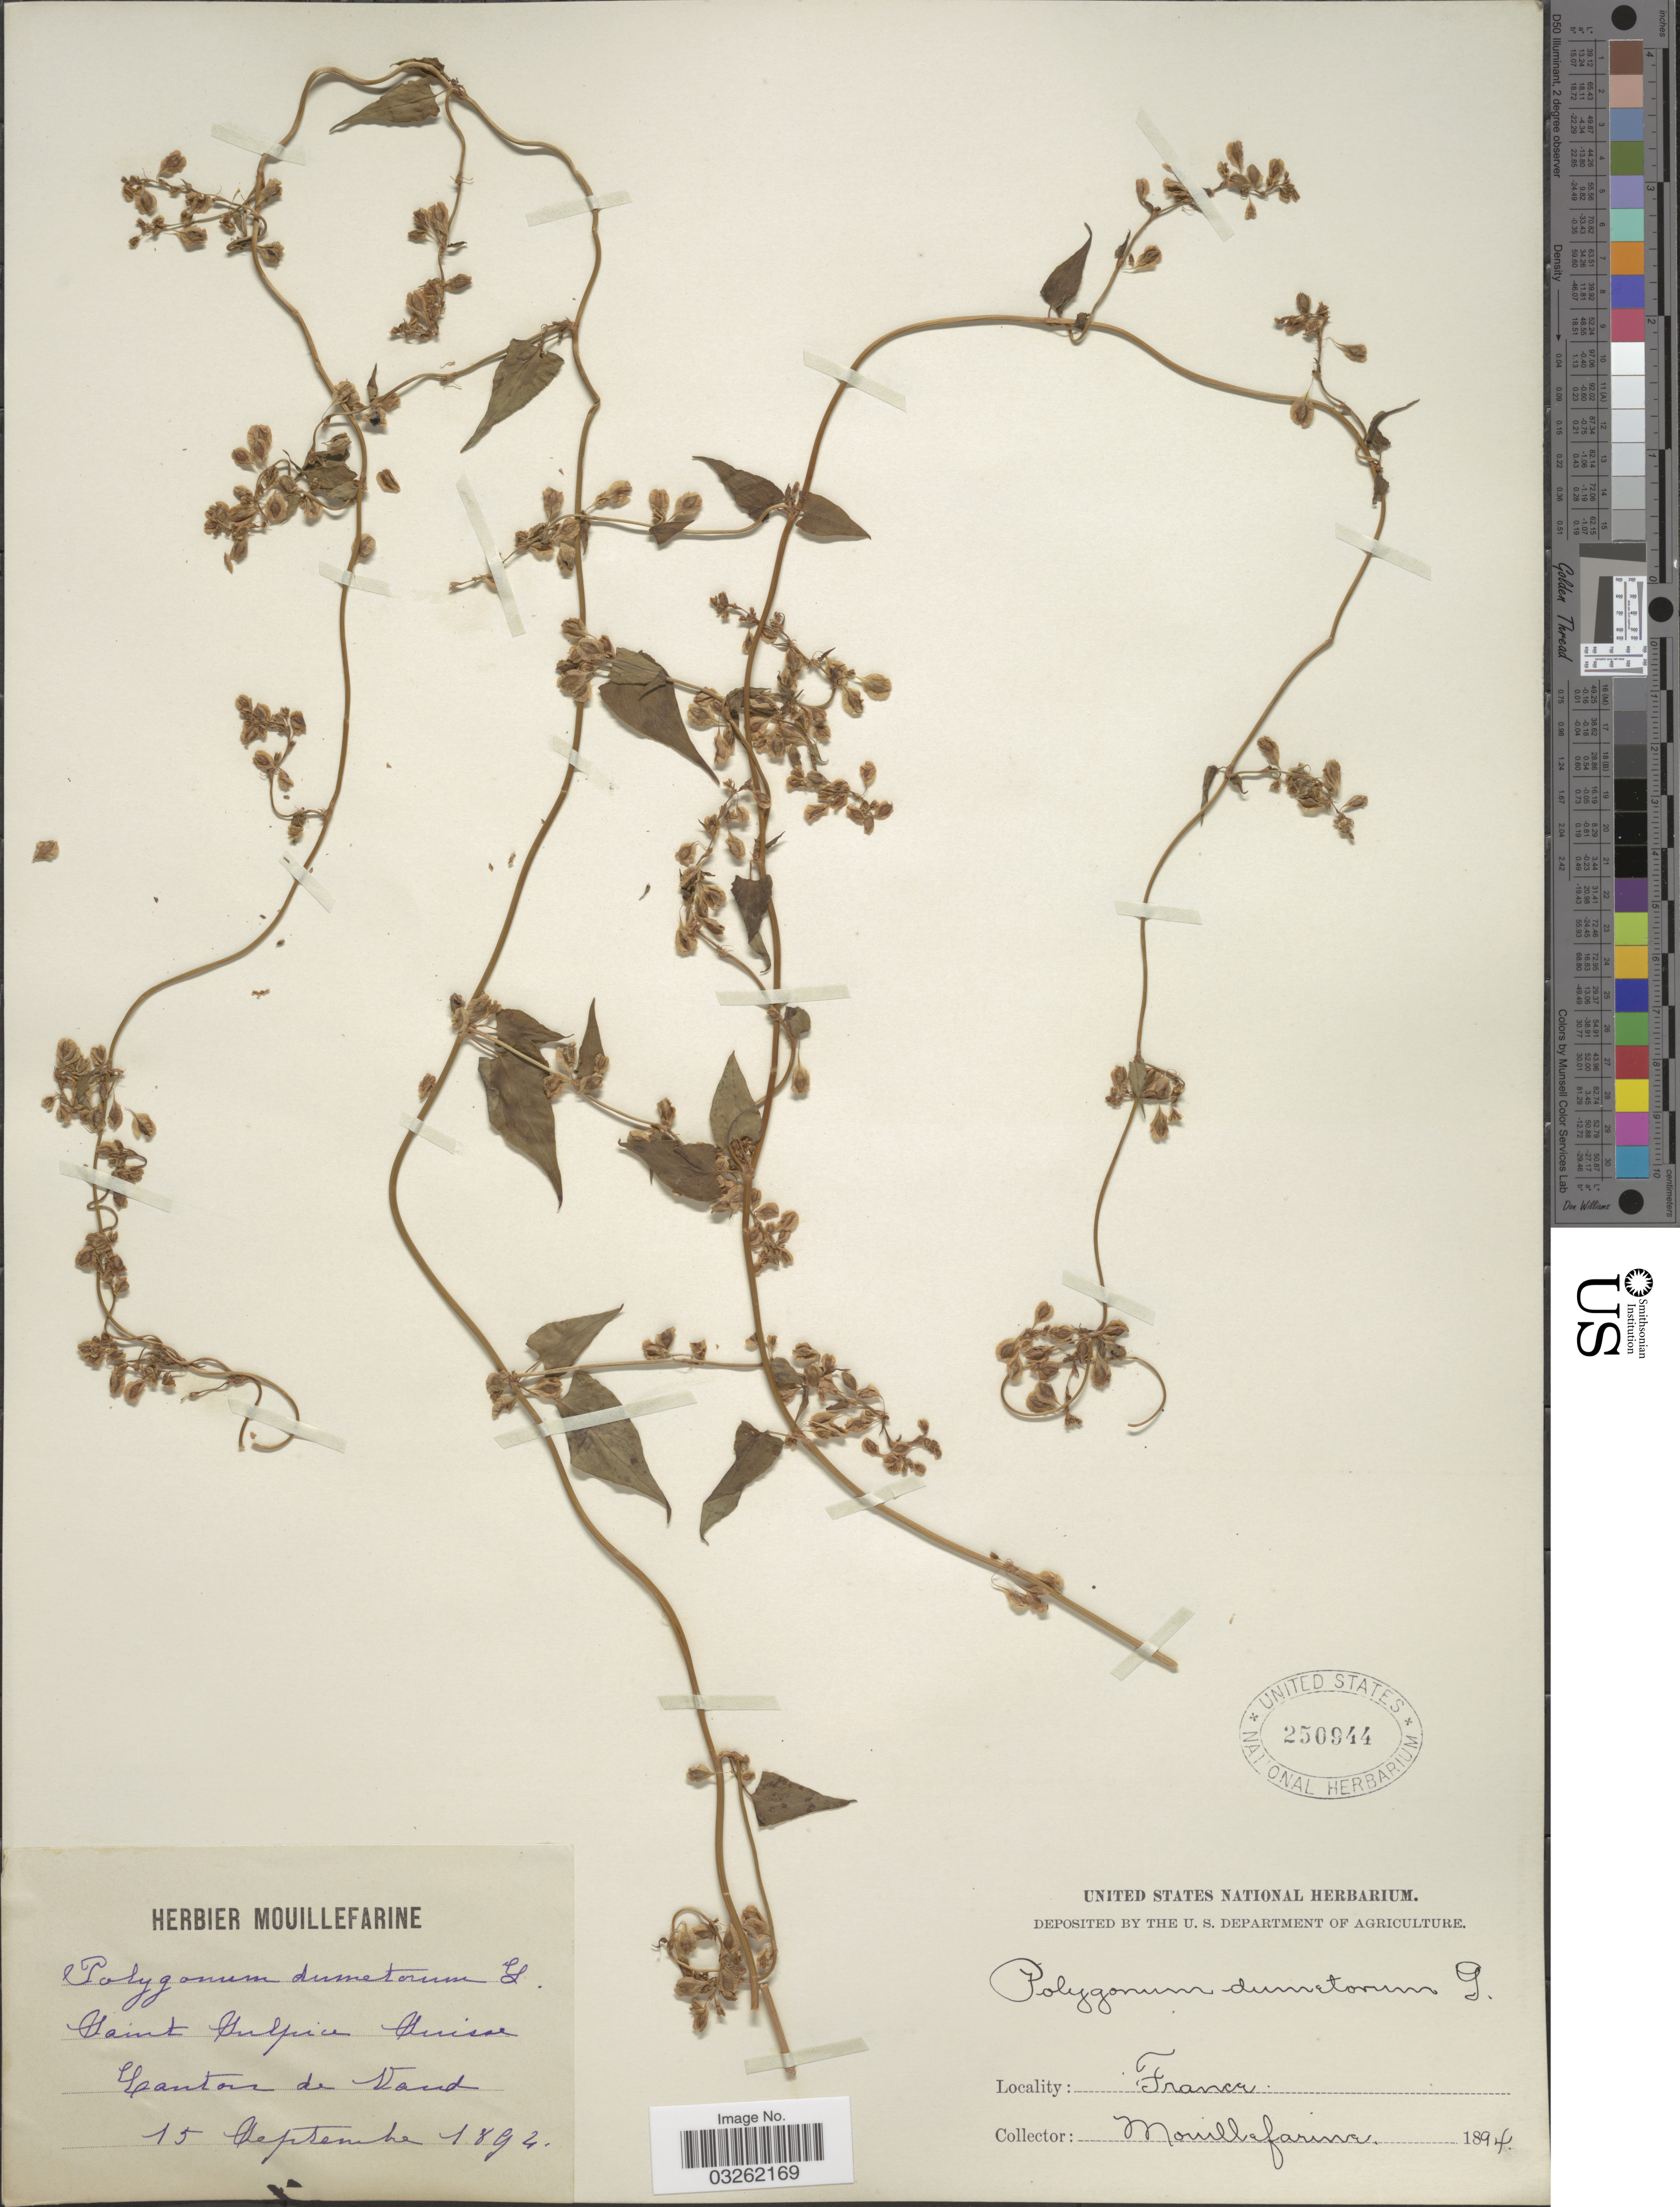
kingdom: Plantae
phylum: Tracheophyta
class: Magnoliopsida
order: Caryophyllales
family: Polygonaceae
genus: Fallopia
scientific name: Fallopia dumetorum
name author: (L.) Holub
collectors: A. Mouillefarine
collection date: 1894-09-15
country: Switzerland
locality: Saint Sulpice Suisse. Canton de Vaud. France.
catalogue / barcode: US 250944